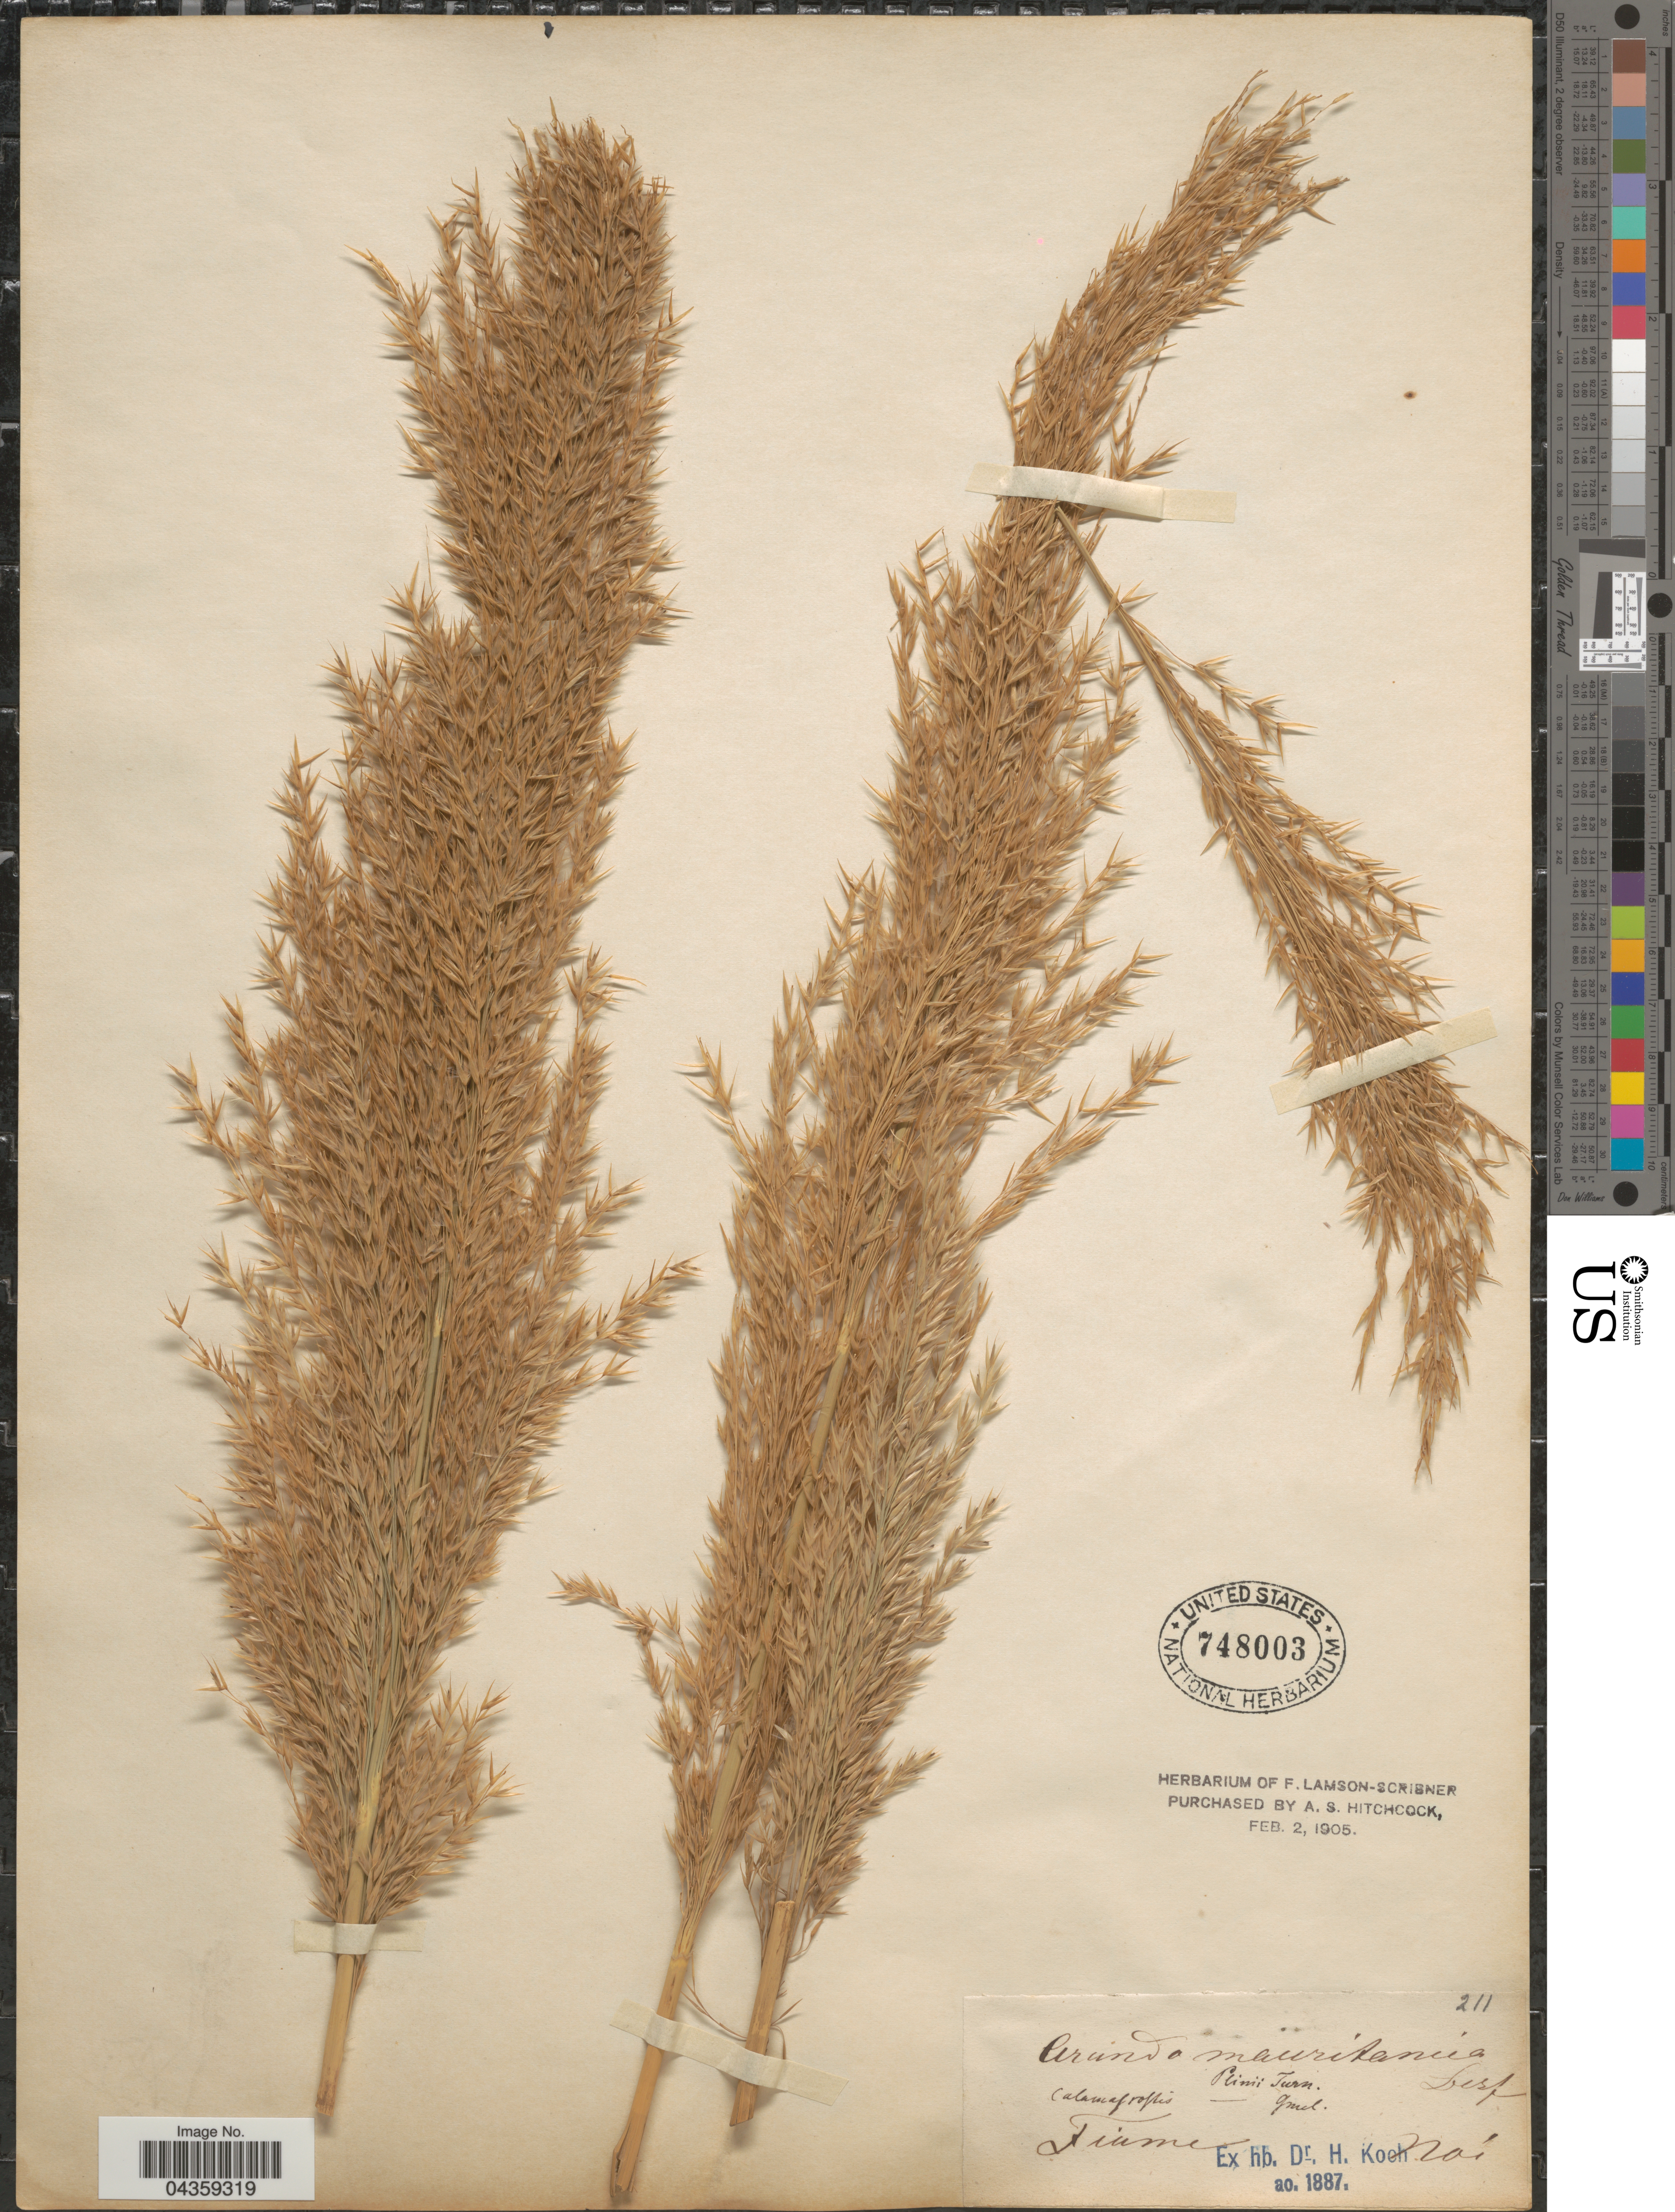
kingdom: Plantae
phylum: Tracheophyta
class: Liliopsida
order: Poales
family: Poaceae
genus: Arundo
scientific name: Arundo micrantha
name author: Lam.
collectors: Noë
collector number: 211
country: Croatia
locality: Fiume.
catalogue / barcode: US 748003